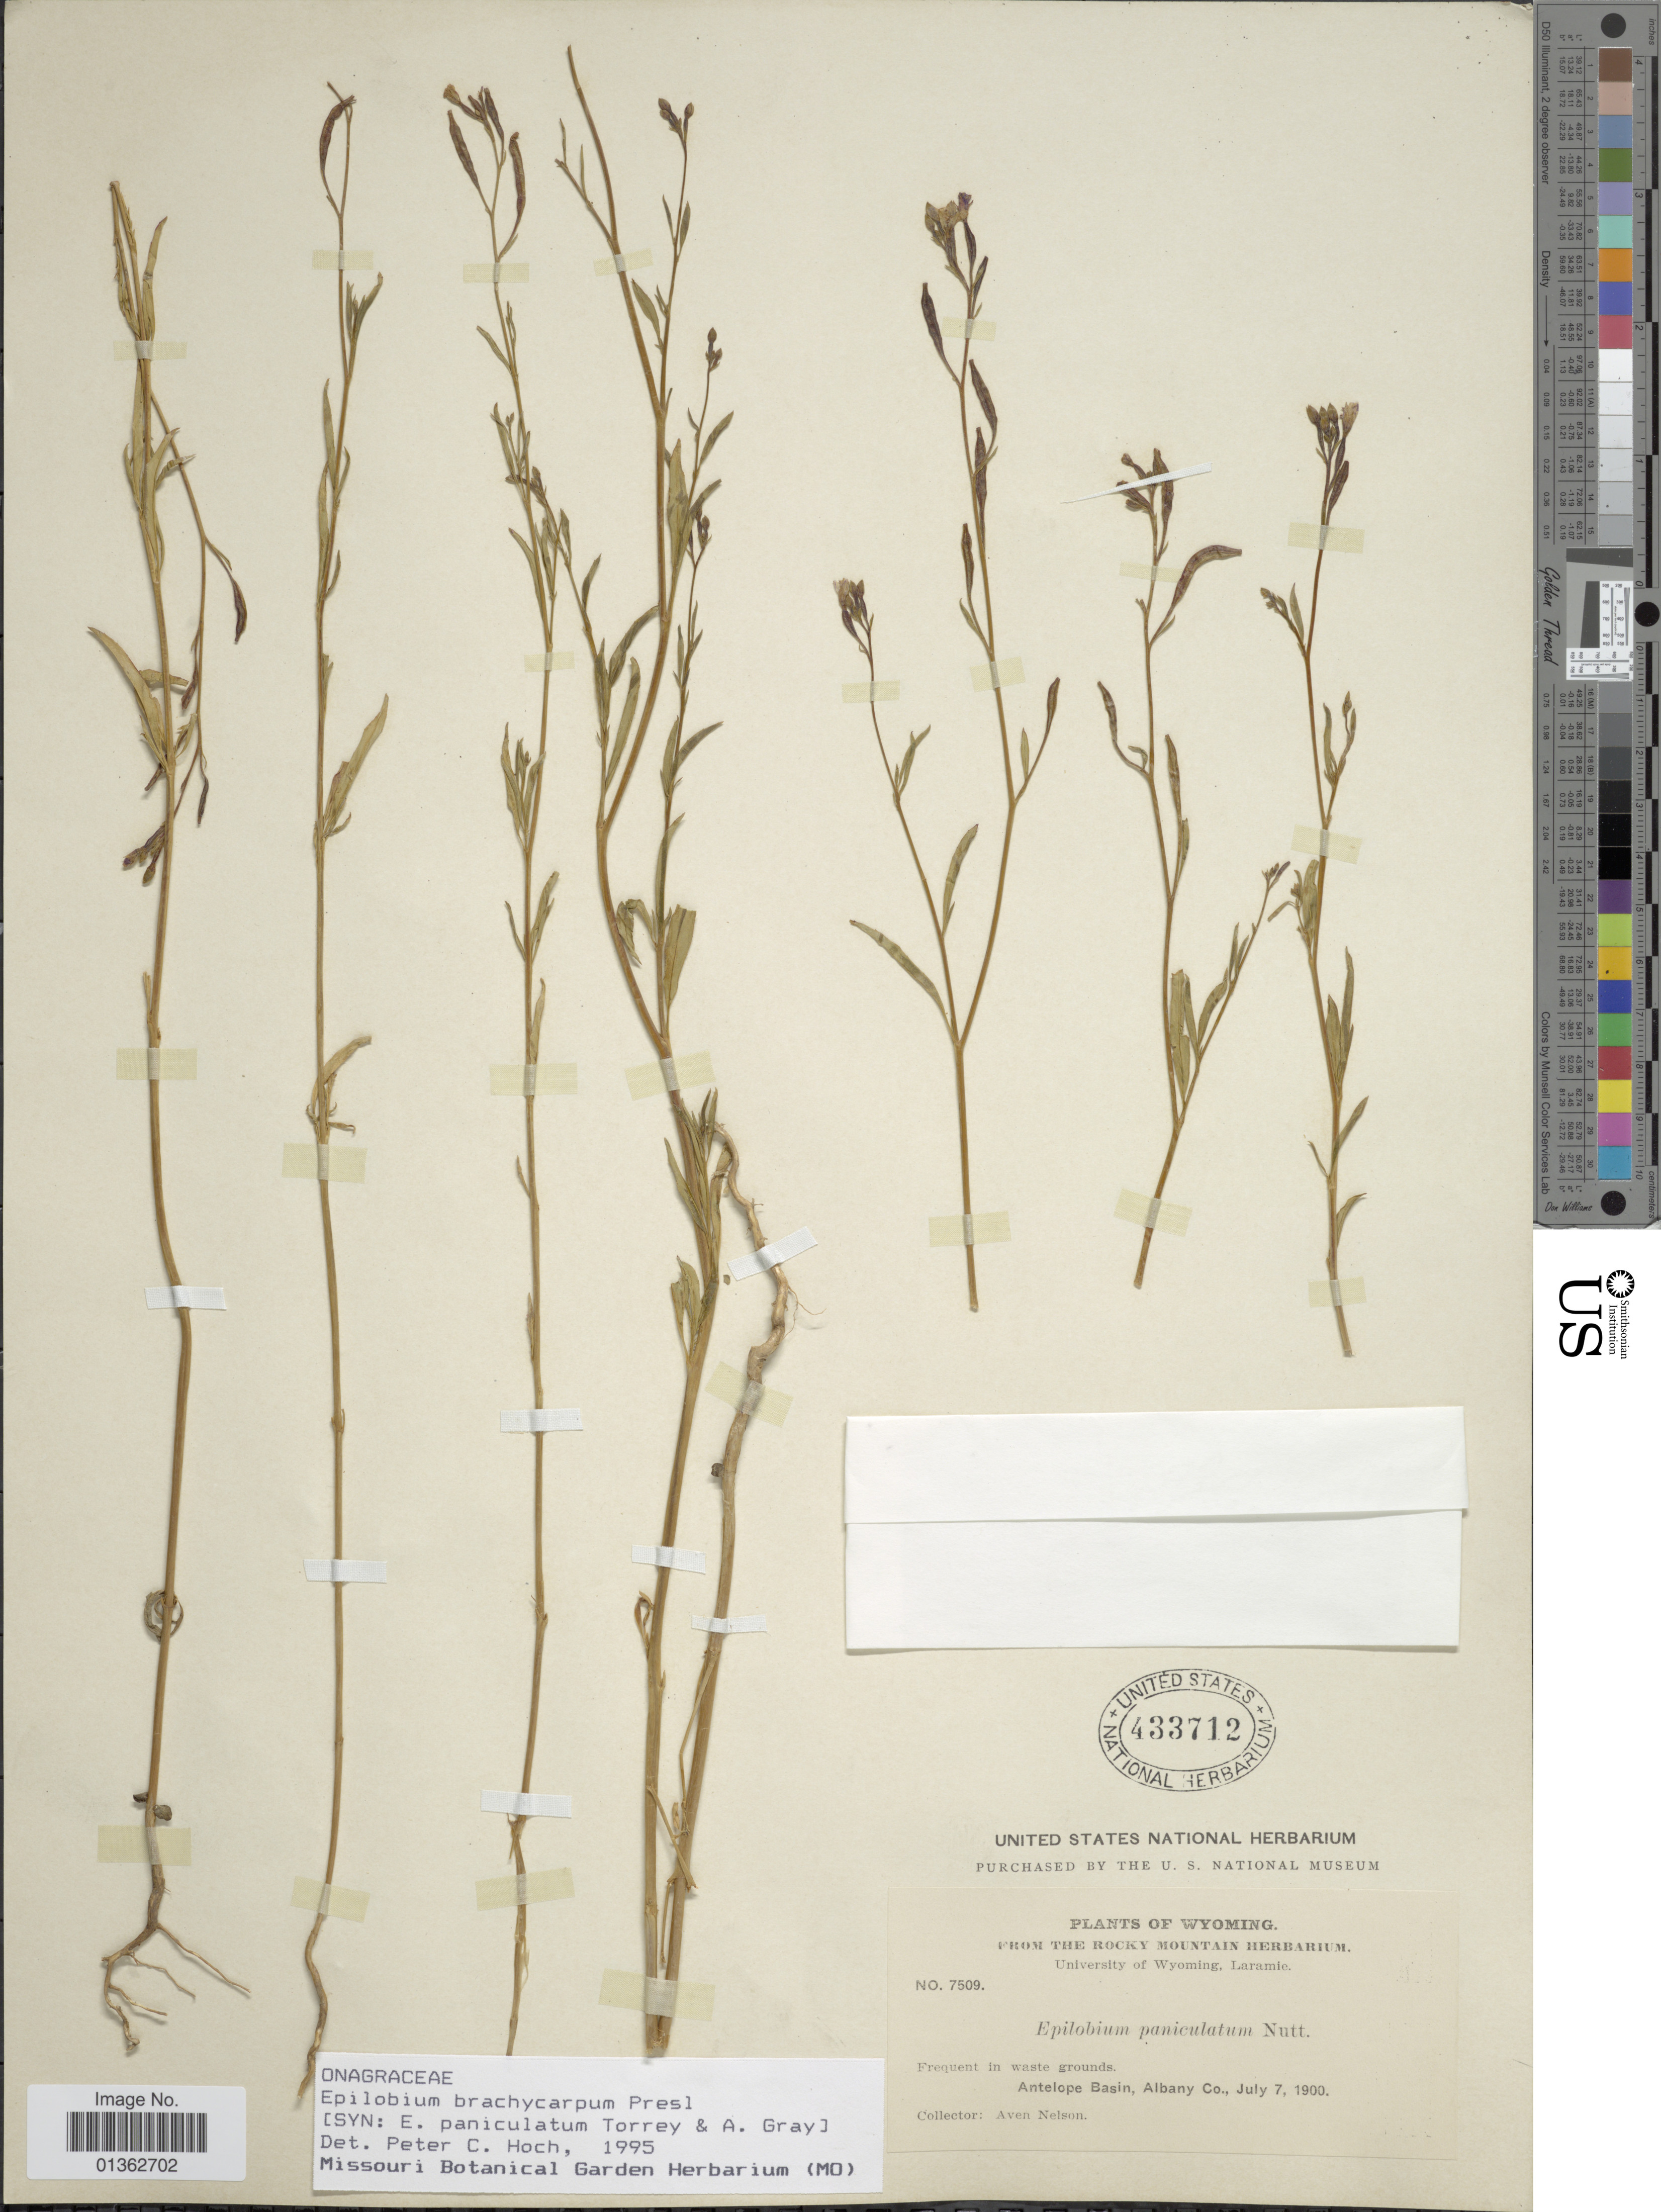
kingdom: Plantae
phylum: Tracheophyta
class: Magnoliopsida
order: Myrtales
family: Onagraceae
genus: Epilobium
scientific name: Epilobium brachycarpum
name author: C. Presl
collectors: A. Nelson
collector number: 7509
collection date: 1900-07-07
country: United States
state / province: Wyoming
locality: Antelope Basin, Albany Co.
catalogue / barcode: US 433712